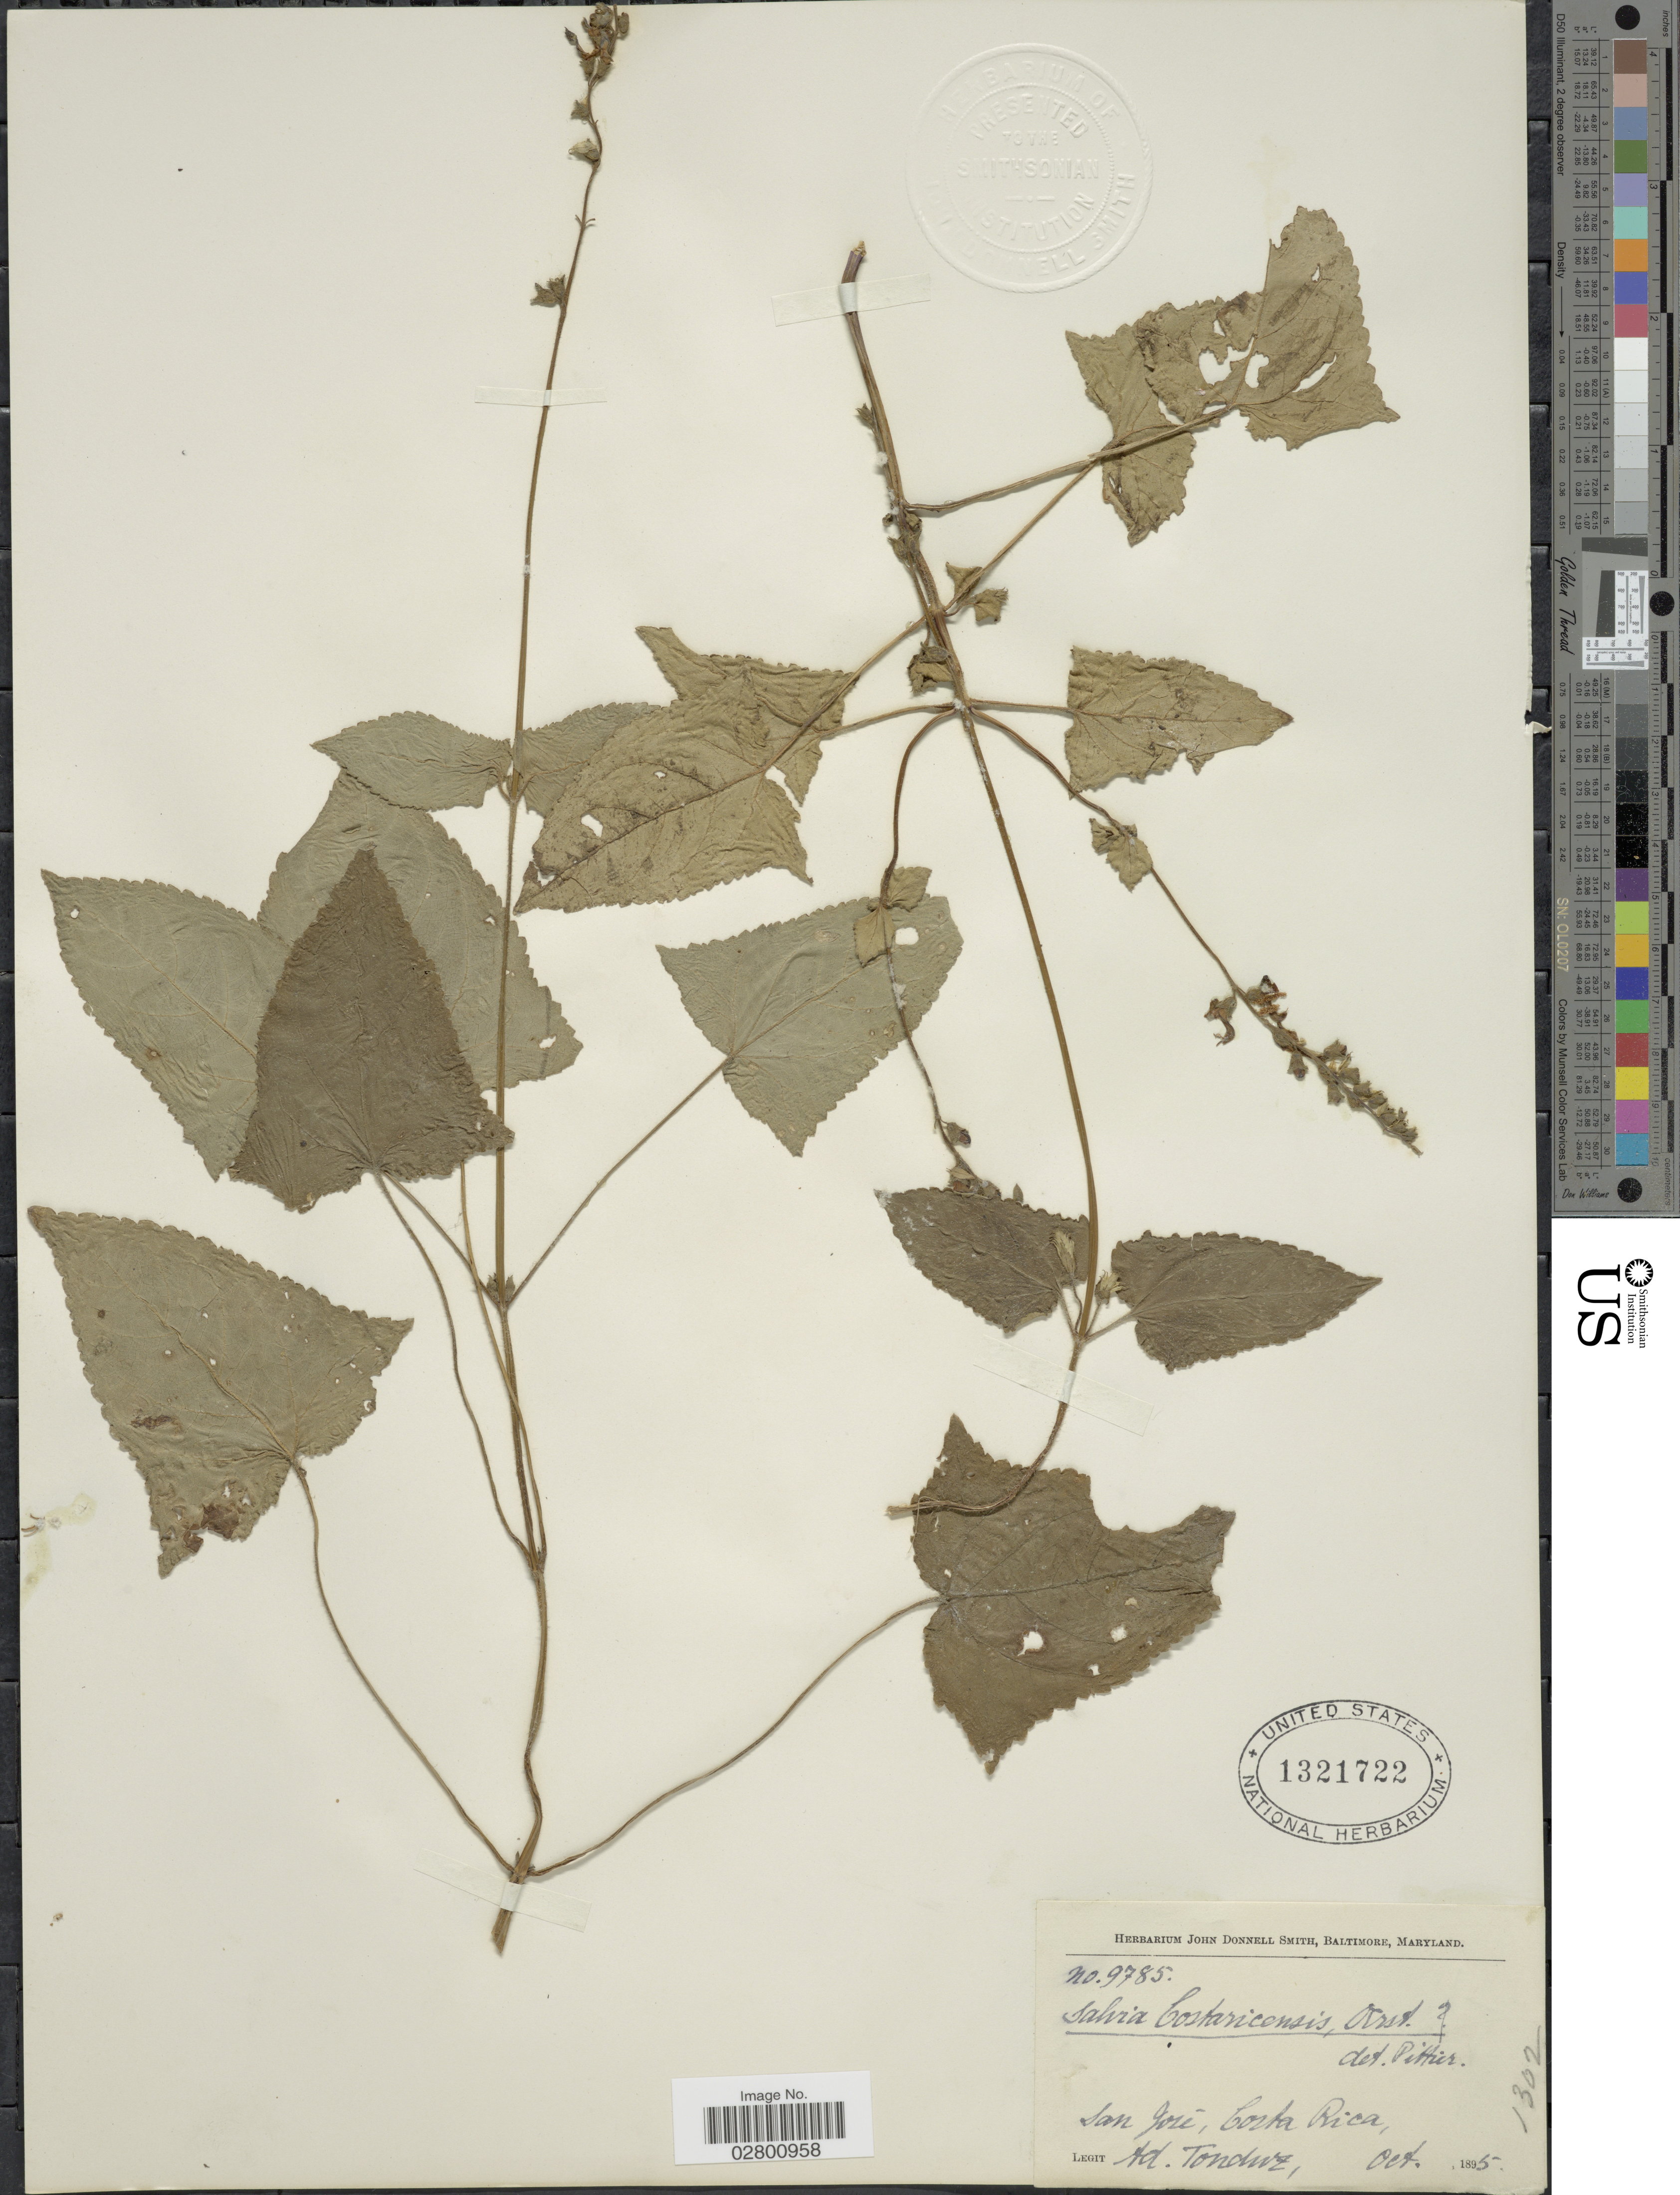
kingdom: Plantae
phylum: Tracheophyta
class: Magnoliopsida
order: Lamiales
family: Lamiaceae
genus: Salvia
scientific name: Salvia costaricensis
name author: Oerst.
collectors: A. Tonduz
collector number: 9785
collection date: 1895-10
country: Costa Rica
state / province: San José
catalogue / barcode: US 1321722